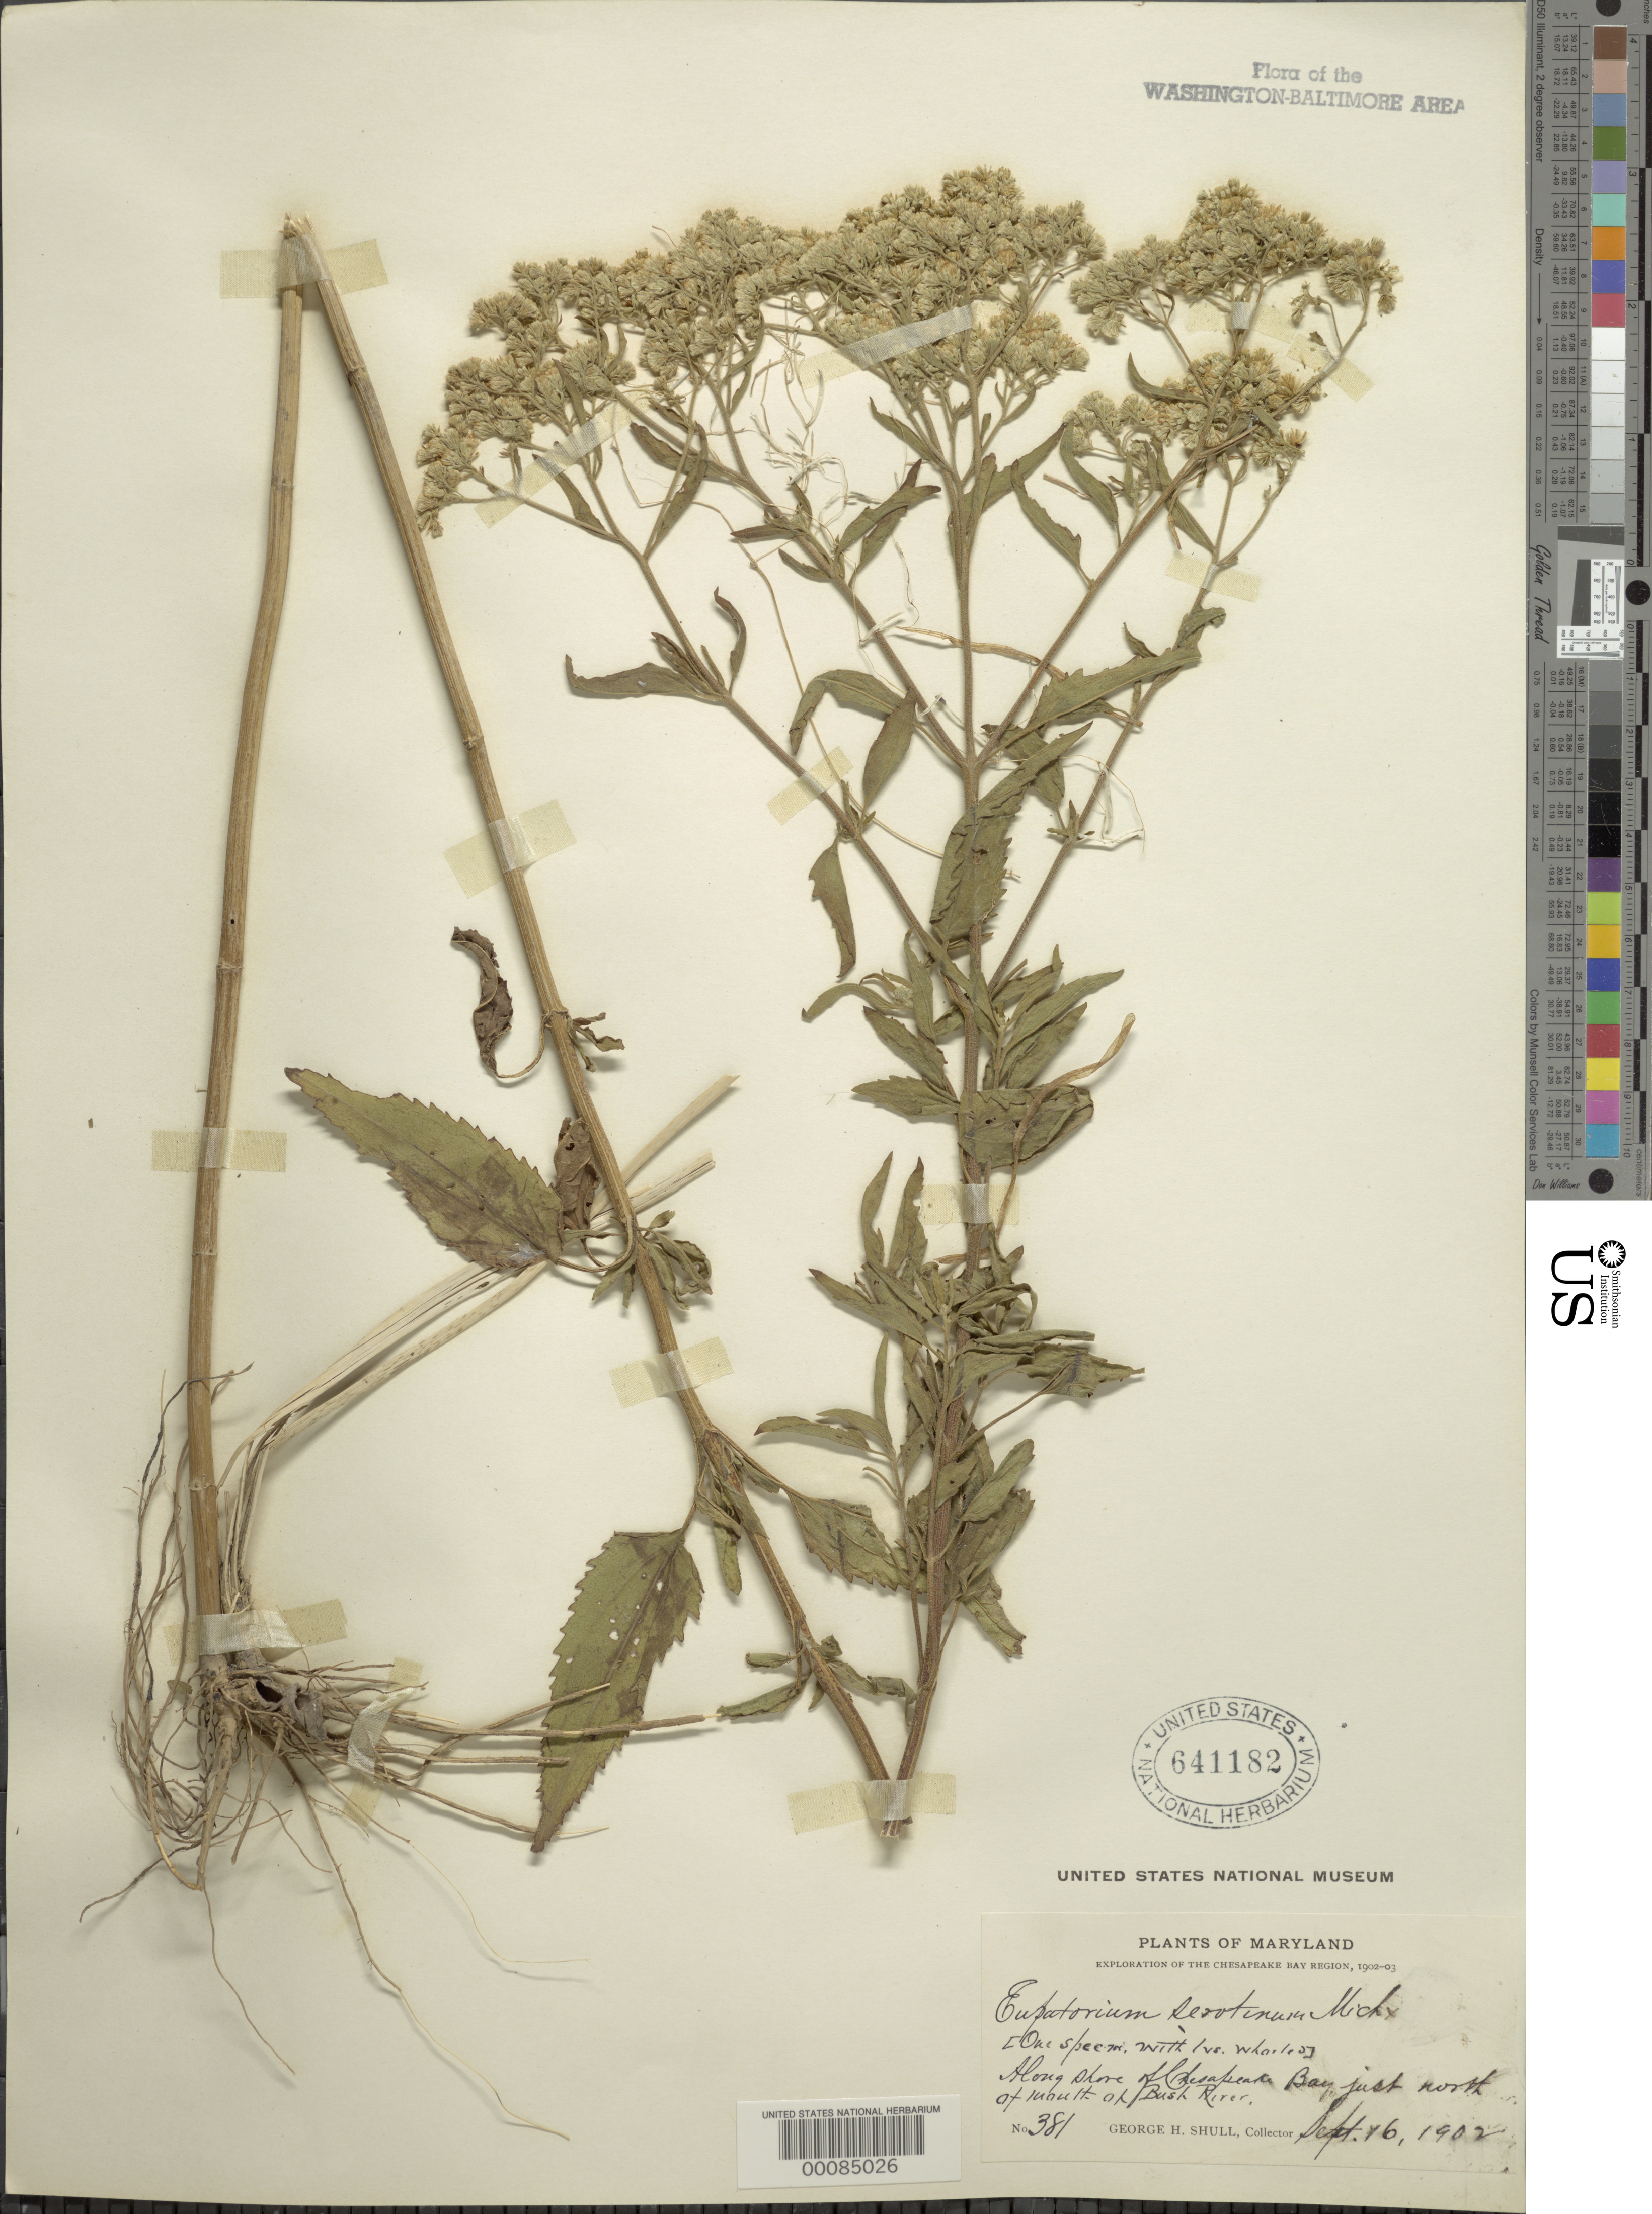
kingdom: Plantae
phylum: Tracheophyta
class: Magnoliopsida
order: Asterales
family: Asteraceae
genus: Eupatorium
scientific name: Eupatorium serotinum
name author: Michx.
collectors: G. H. Shull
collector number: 381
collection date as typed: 16 Sep 1902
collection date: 1902-09-16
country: United States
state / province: Maryland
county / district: Harford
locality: North of mouth of Bush River, Chesapeake Bay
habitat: Shore line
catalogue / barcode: US 641182